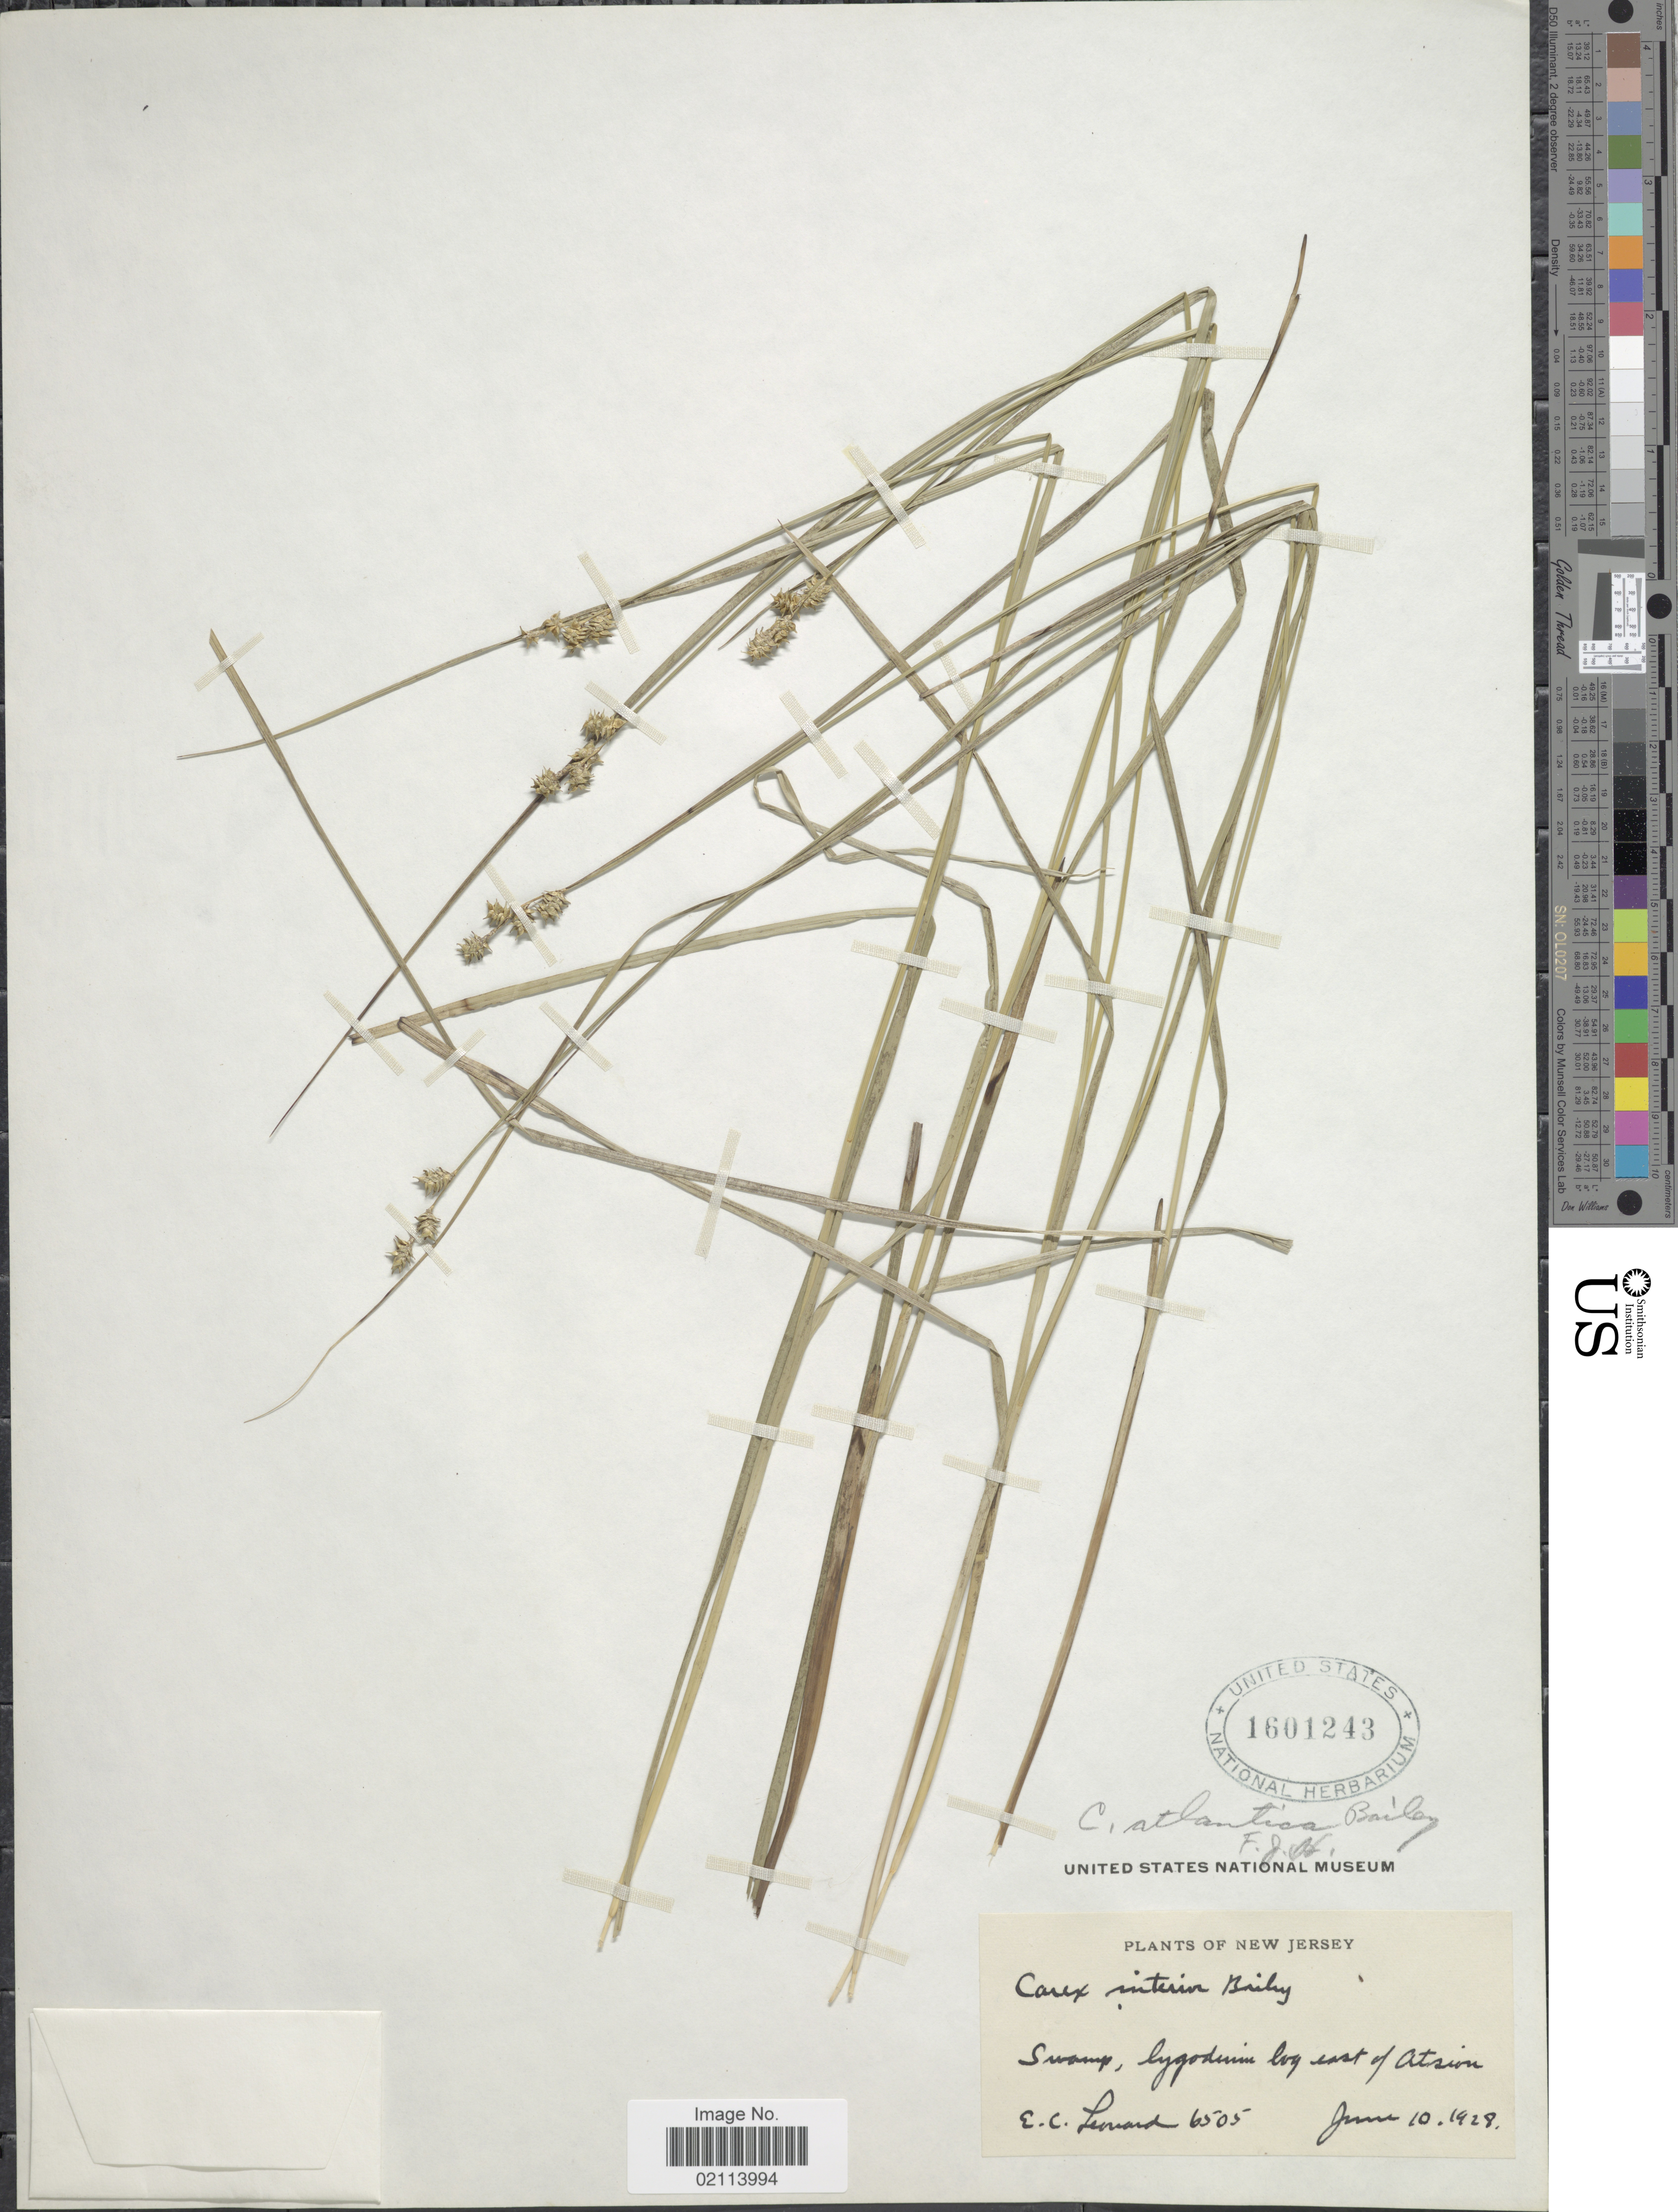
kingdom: Plantae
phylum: Tracheophyta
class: Liliopsida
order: Poales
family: Cyperaceae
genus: Carex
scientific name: Carex interior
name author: L.H. Bailey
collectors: E. C. Leonard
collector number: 6505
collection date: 1928-06-10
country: United States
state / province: New Jersey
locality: Swamp, east of Atsion.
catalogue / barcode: US 1601243